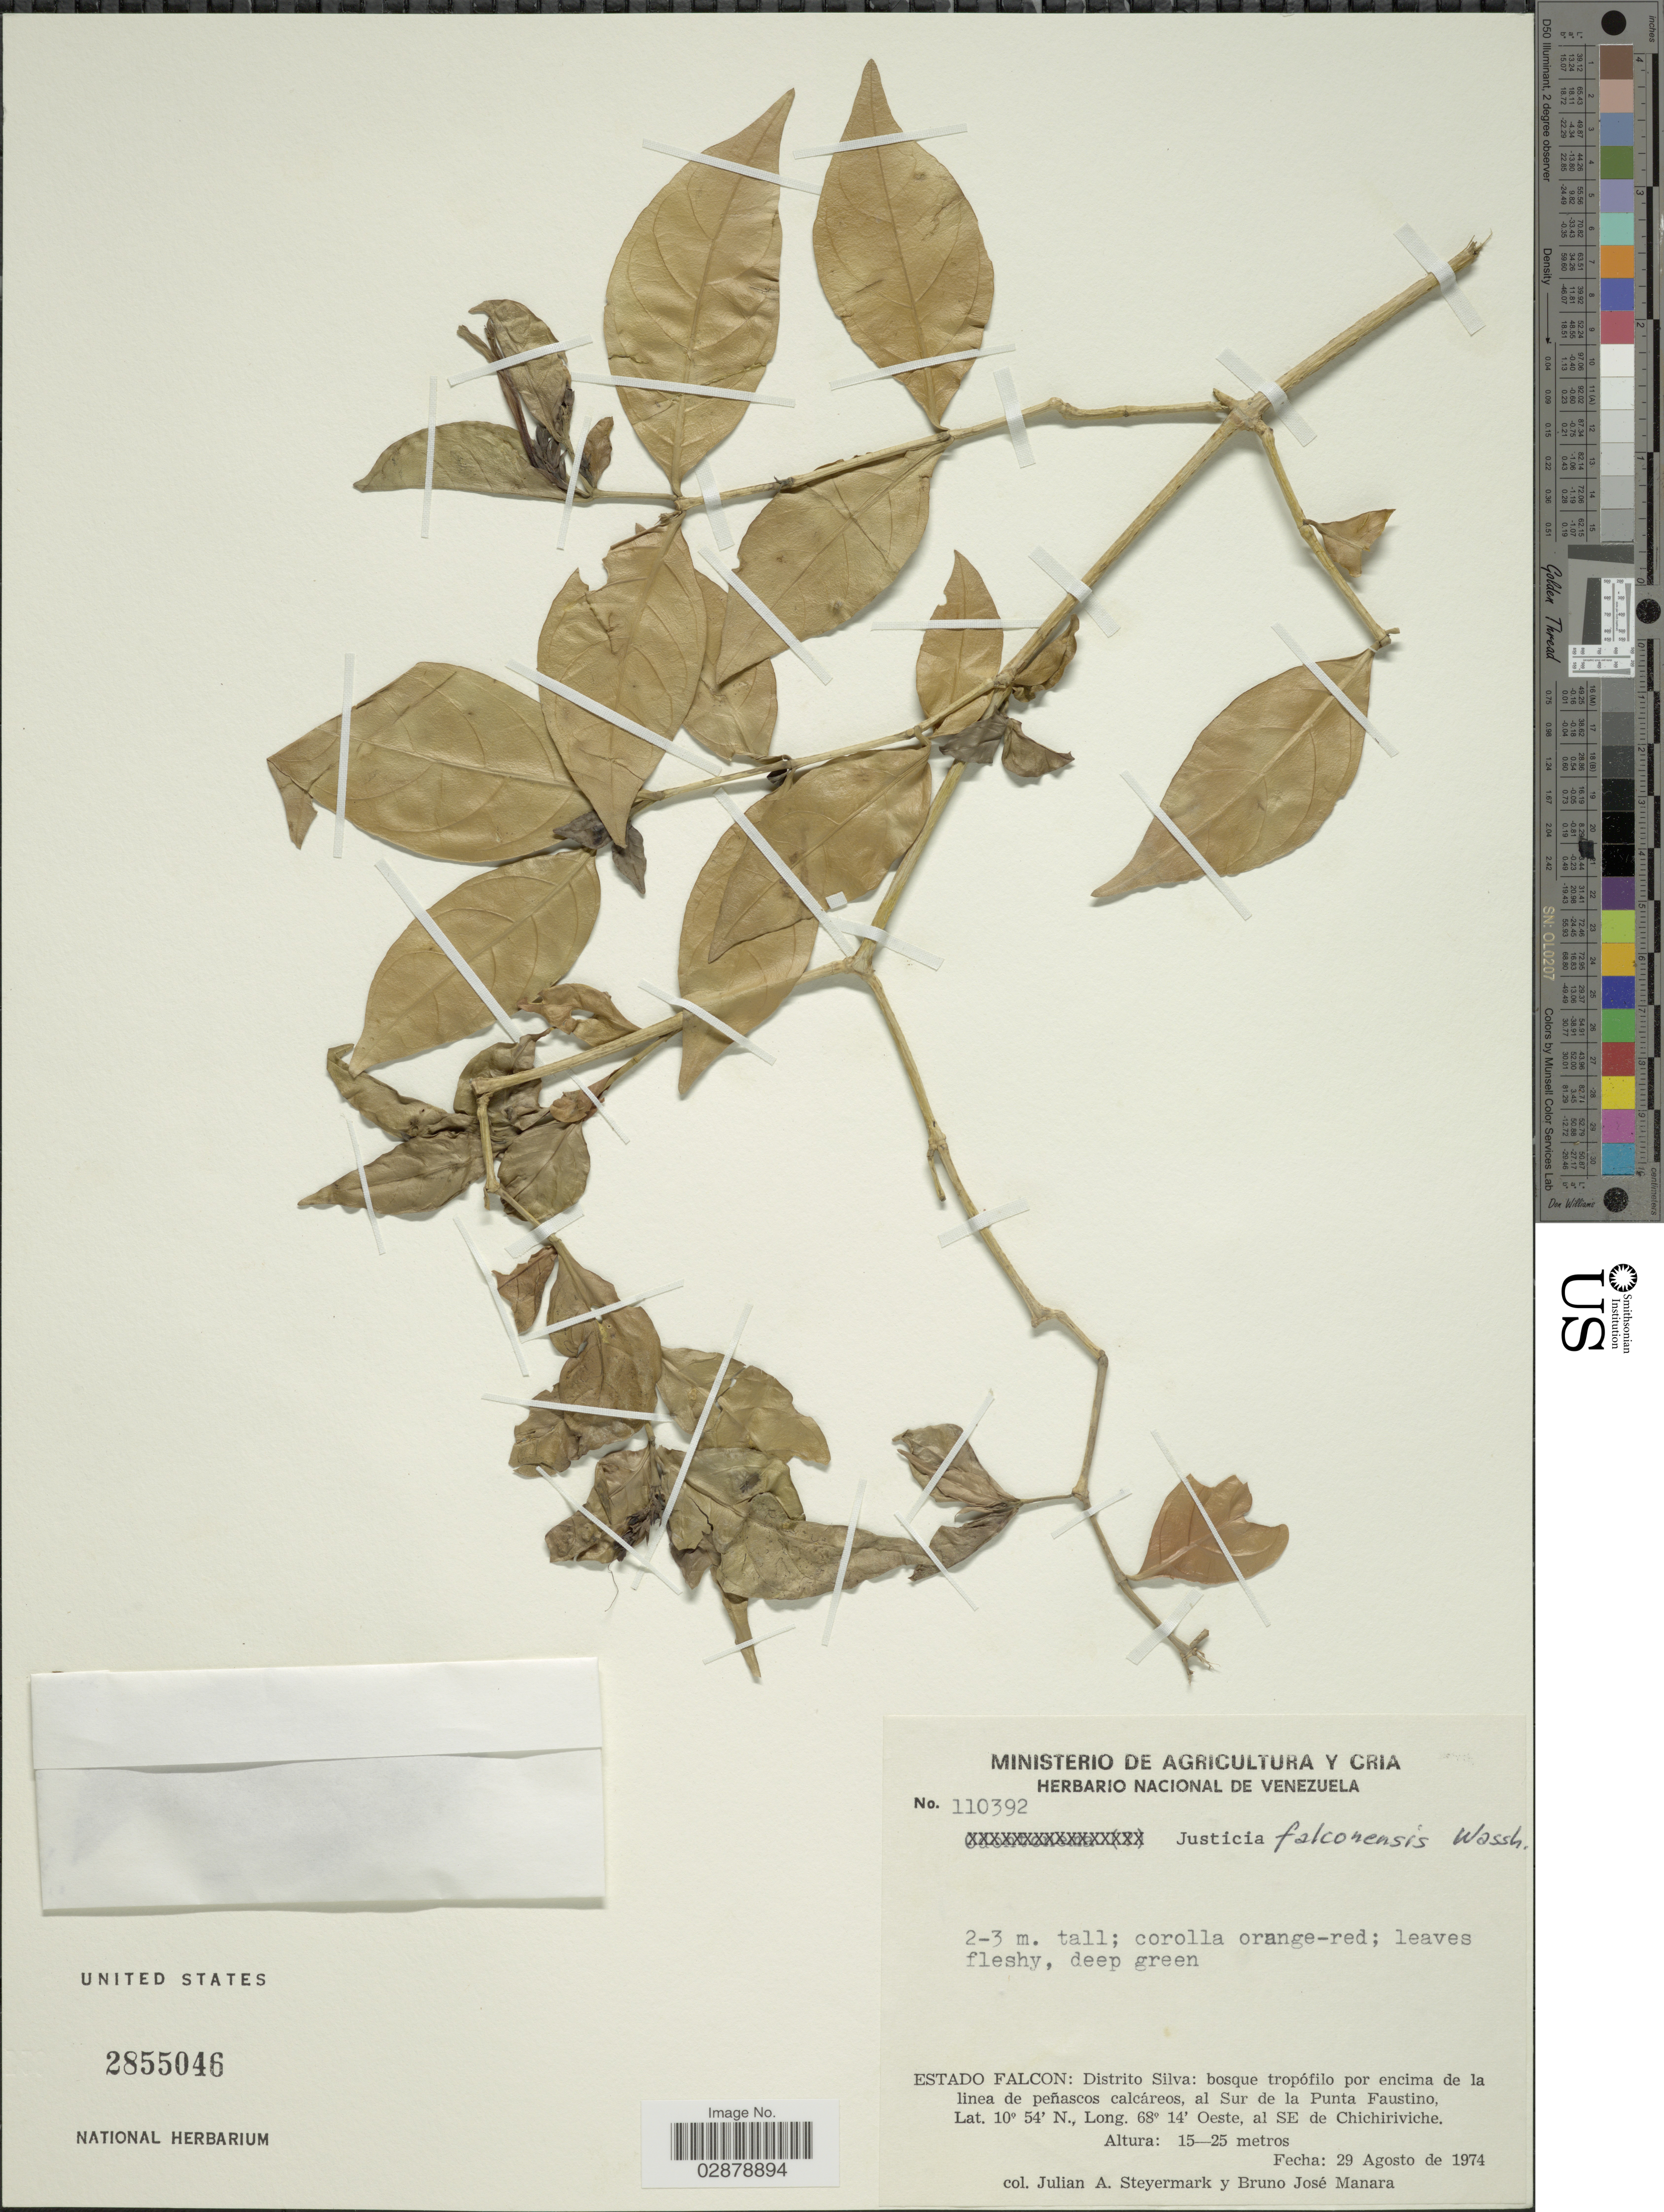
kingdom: Plantae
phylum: Tracheophyta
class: Magnoliopsida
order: Lamiales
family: Acanthaceae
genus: Justicia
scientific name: Justicia falconensis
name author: Wassh.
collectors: J. Steyermark & B. Manara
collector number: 110392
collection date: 1974-08-29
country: Venezuela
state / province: Falcón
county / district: Silva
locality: Distrito Silva: al Sur de la Punta Faustino, al SE de Chichiriviche.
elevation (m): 15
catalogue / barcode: US 2855046